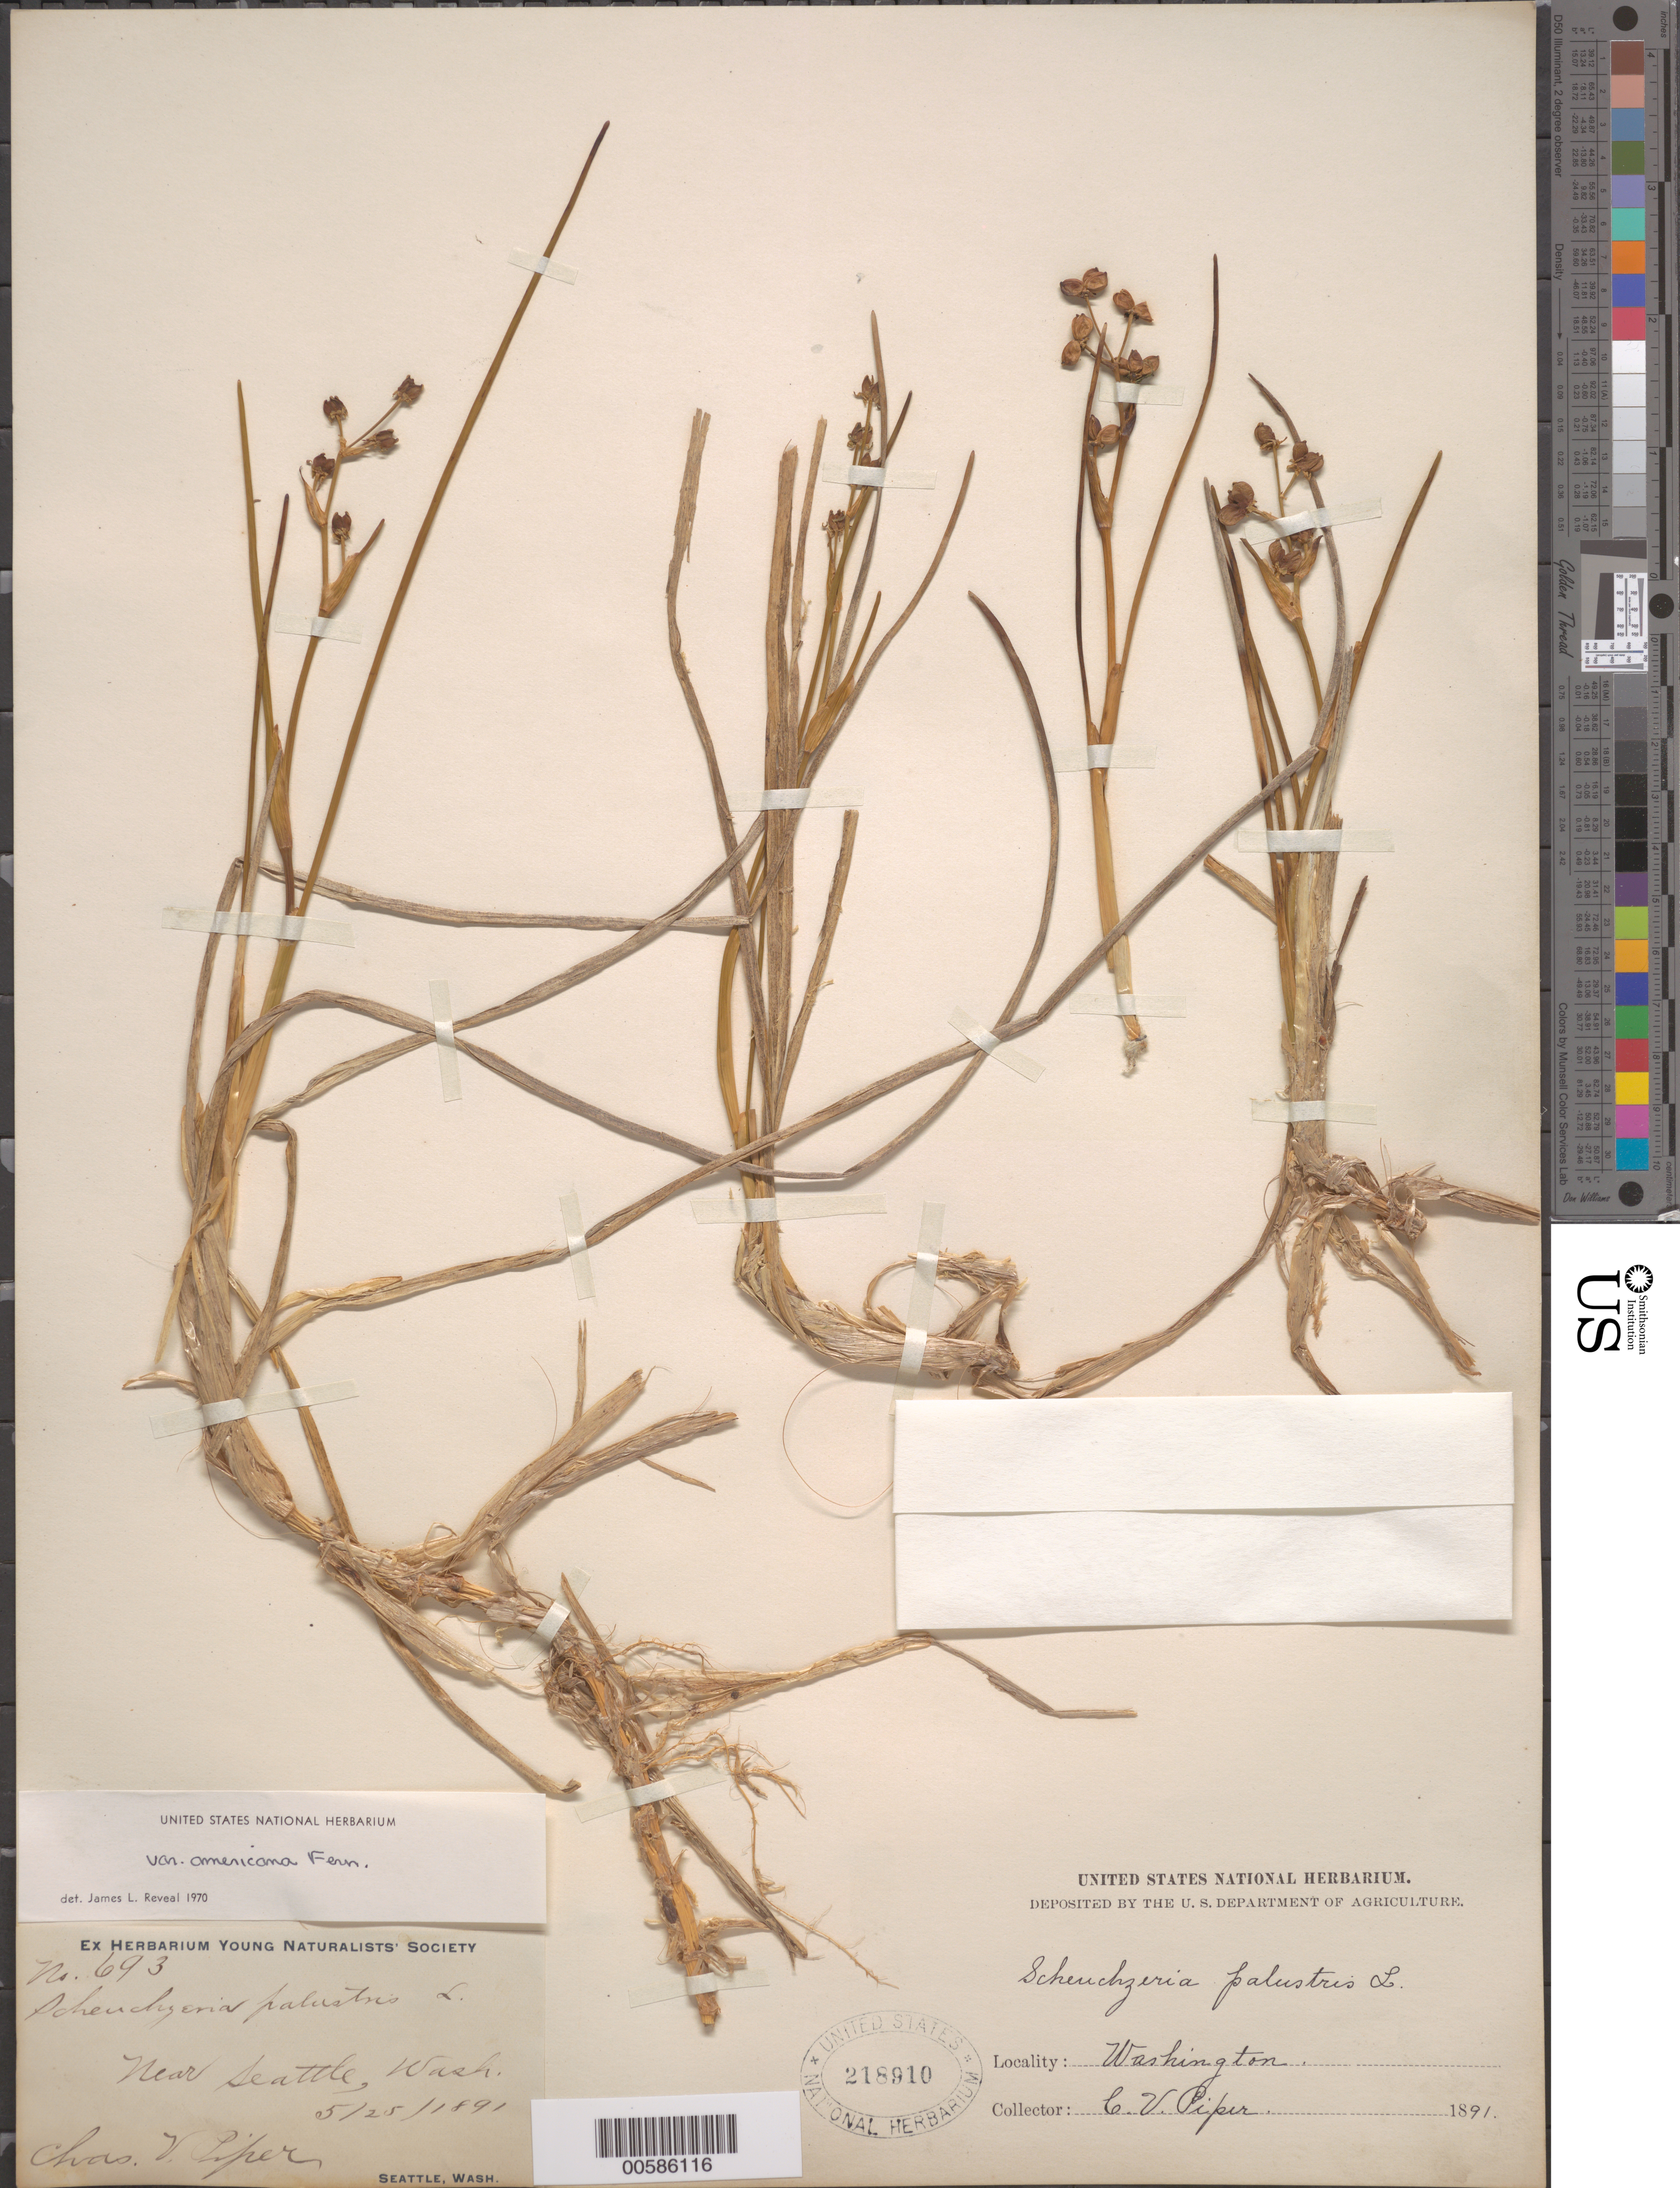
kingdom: Plantae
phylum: Tracheophyta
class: Liliopsida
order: Alismatales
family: Scheuchzeriaceae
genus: Scheuchzeria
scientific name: Scheuchzeria palustris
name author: L.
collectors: C. V. Piper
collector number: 693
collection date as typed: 25 May 1891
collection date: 1891-05-25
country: United States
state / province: Washington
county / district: King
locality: Near Seattle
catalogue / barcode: US 218910